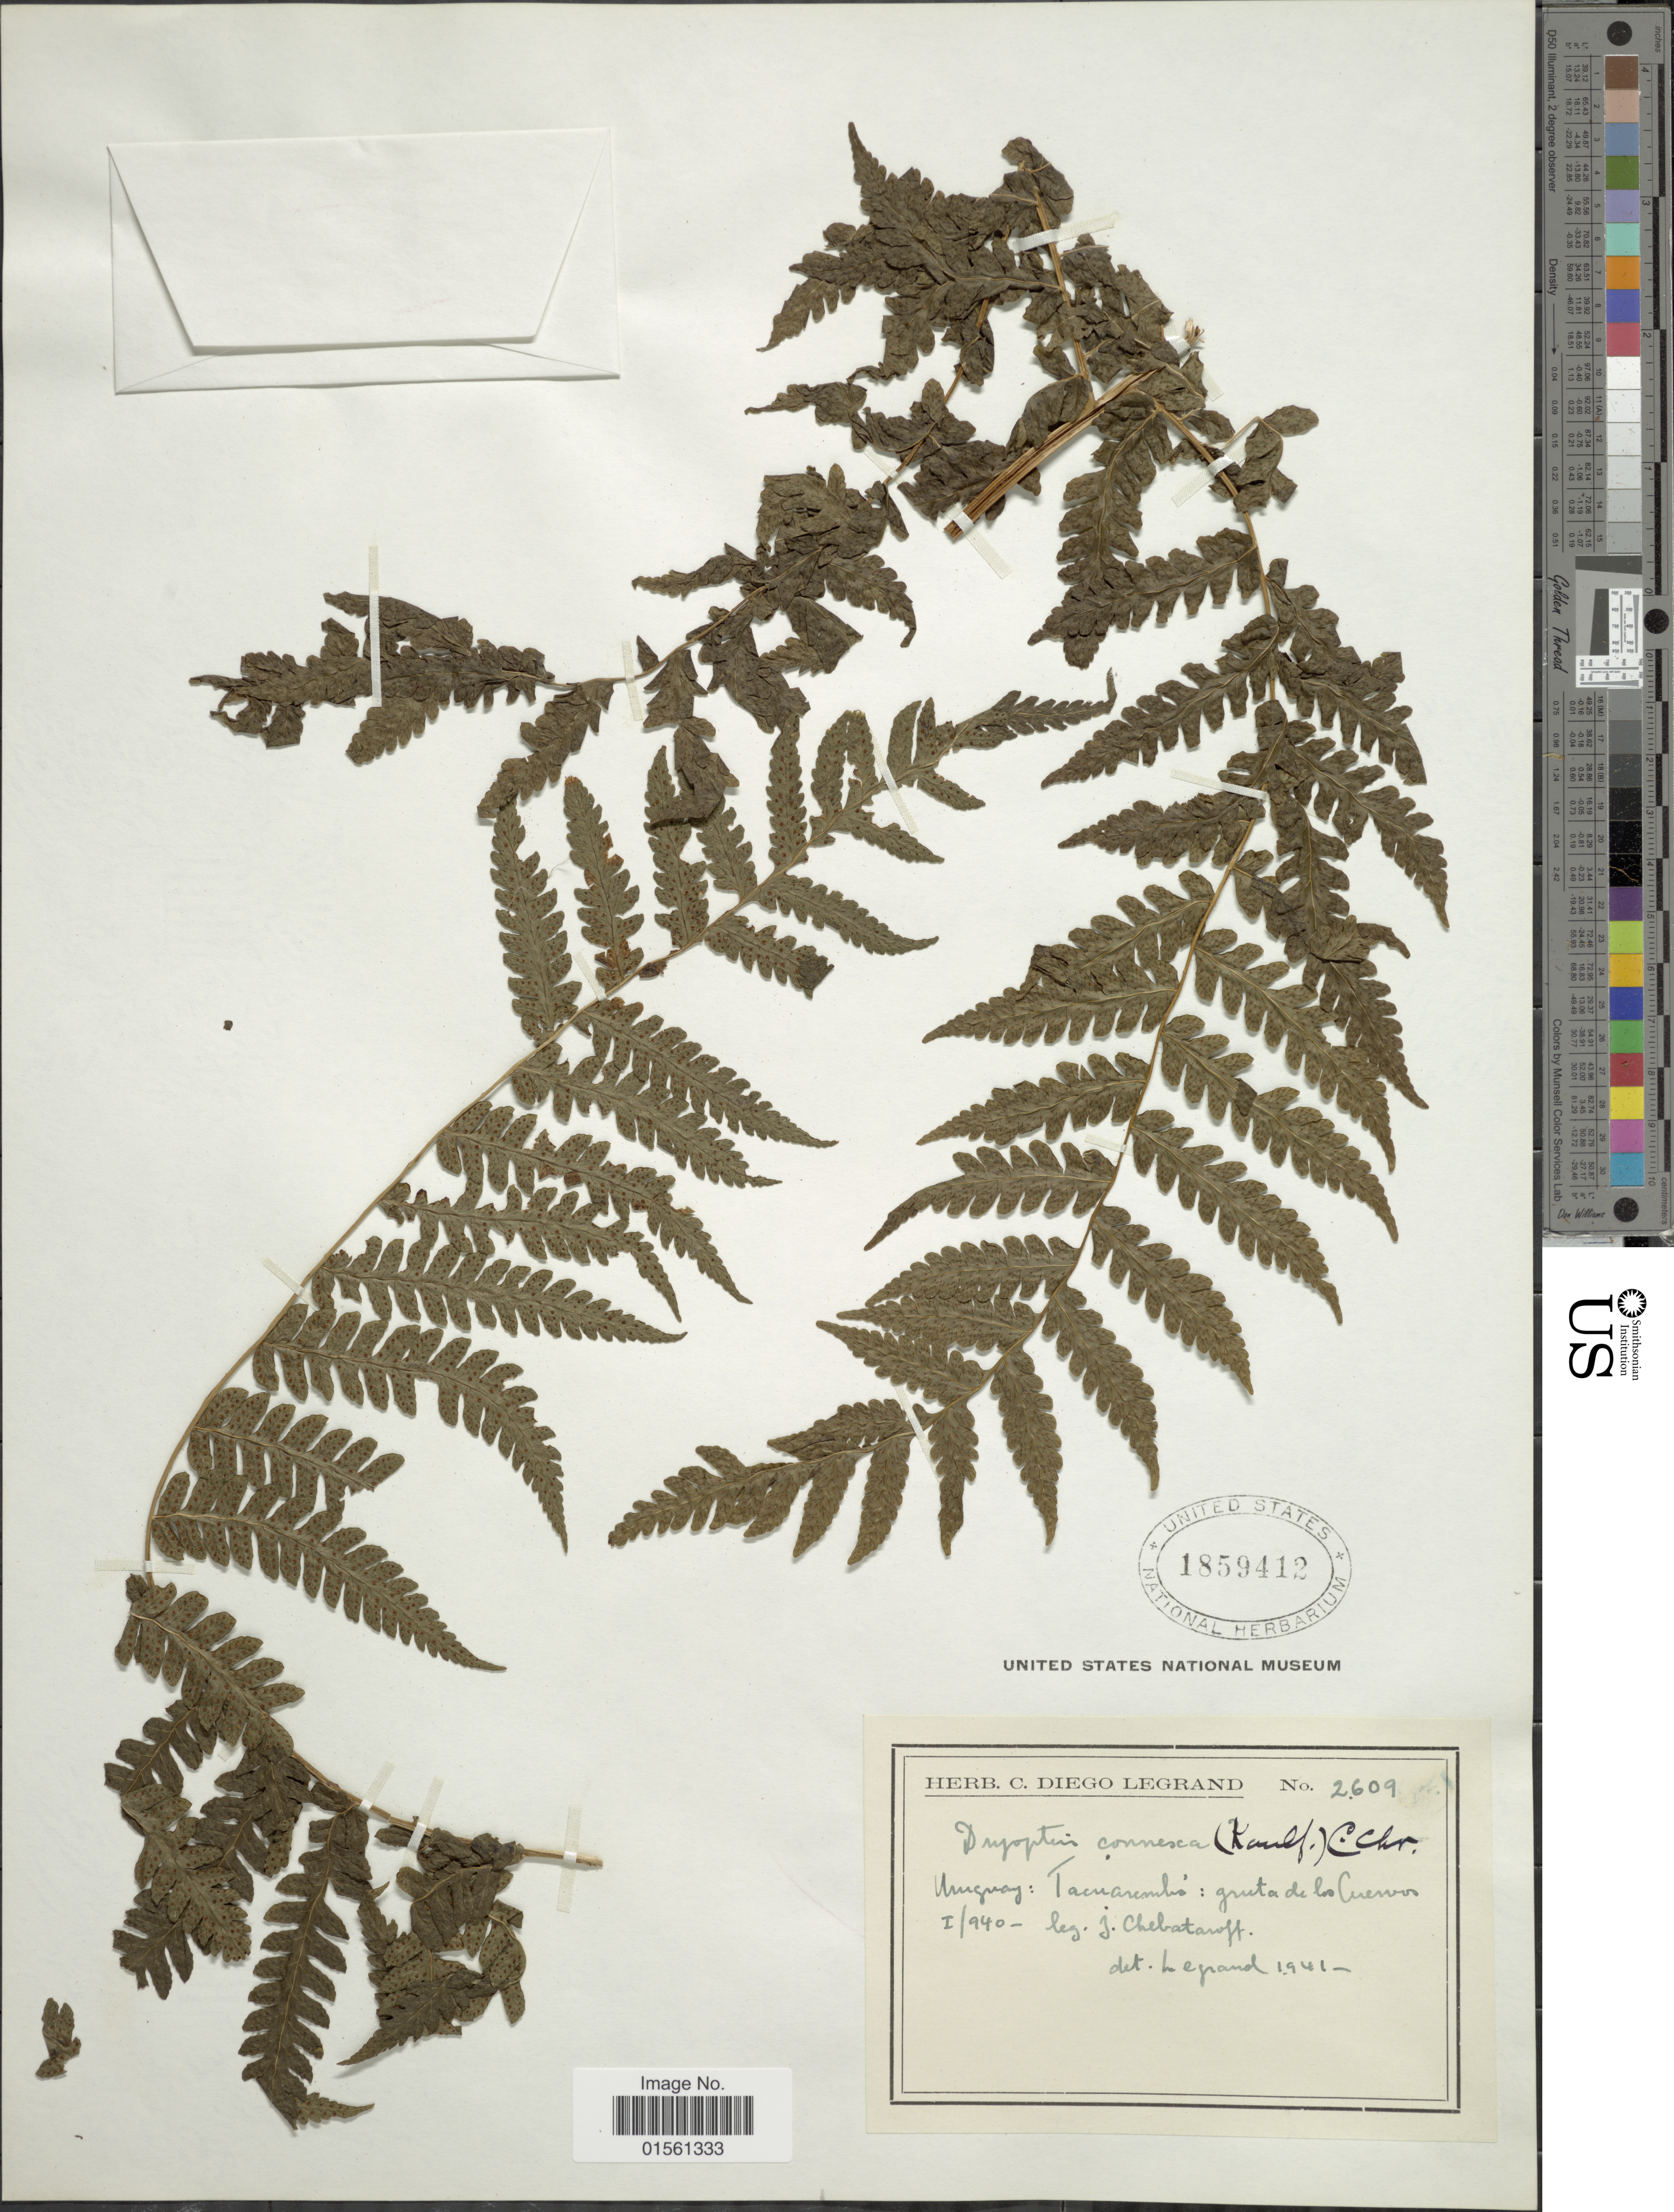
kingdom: Plantae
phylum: Tracheophyta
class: Polypodiopsida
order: Polypodiales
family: Dryopteridaceae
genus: Megalastrum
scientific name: Megalastrum connexum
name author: (Kaulf.) A.R. Sm. & R.C. Moran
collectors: J. Chebataroff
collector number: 2609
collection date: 1940-01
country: Uruguay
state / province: Tacuarembó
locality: Gruta de los Cuervos.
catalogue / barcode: US 1859412